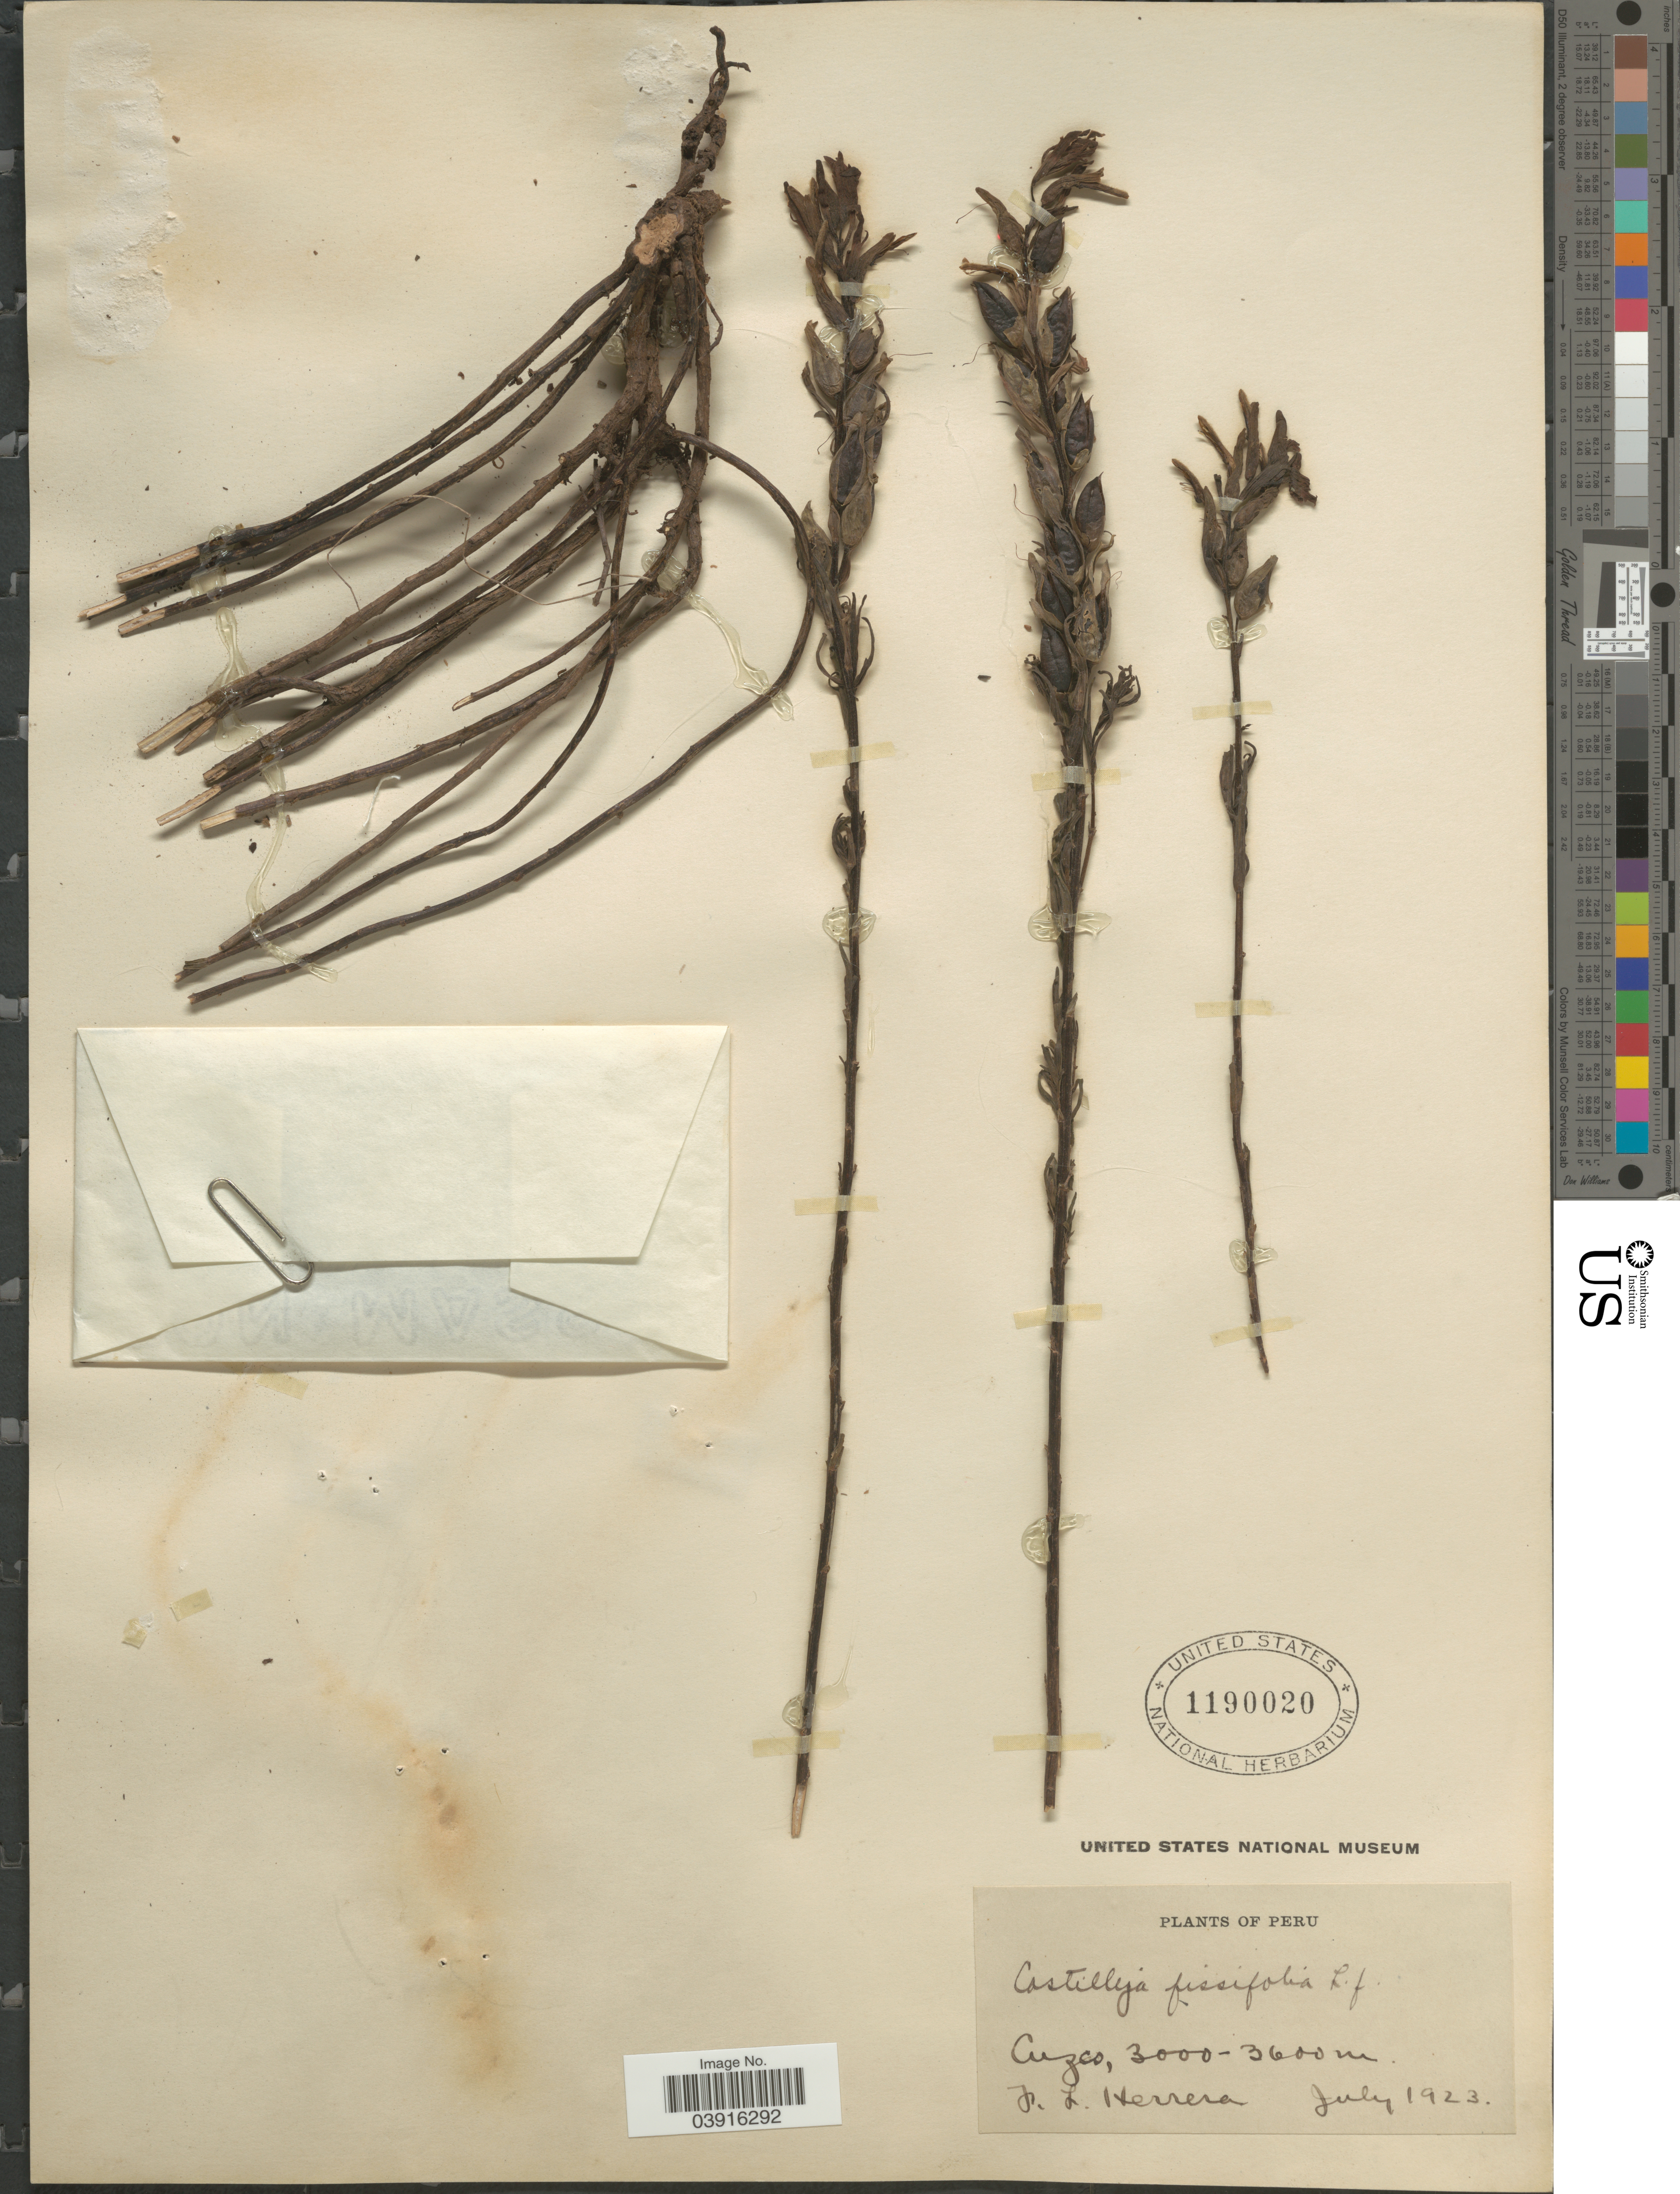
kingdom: Plantae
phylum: Tracheophyta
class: Magnoliopsida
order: Lamiales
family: Orobanchaceae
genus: Castilleja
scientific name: Castilleja fissifolia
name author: L. f.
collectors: F. L. Herrera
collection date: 1923-07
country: Peru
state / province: Cusco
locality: Cuzco.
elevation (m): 3000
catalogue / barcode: US 1190020